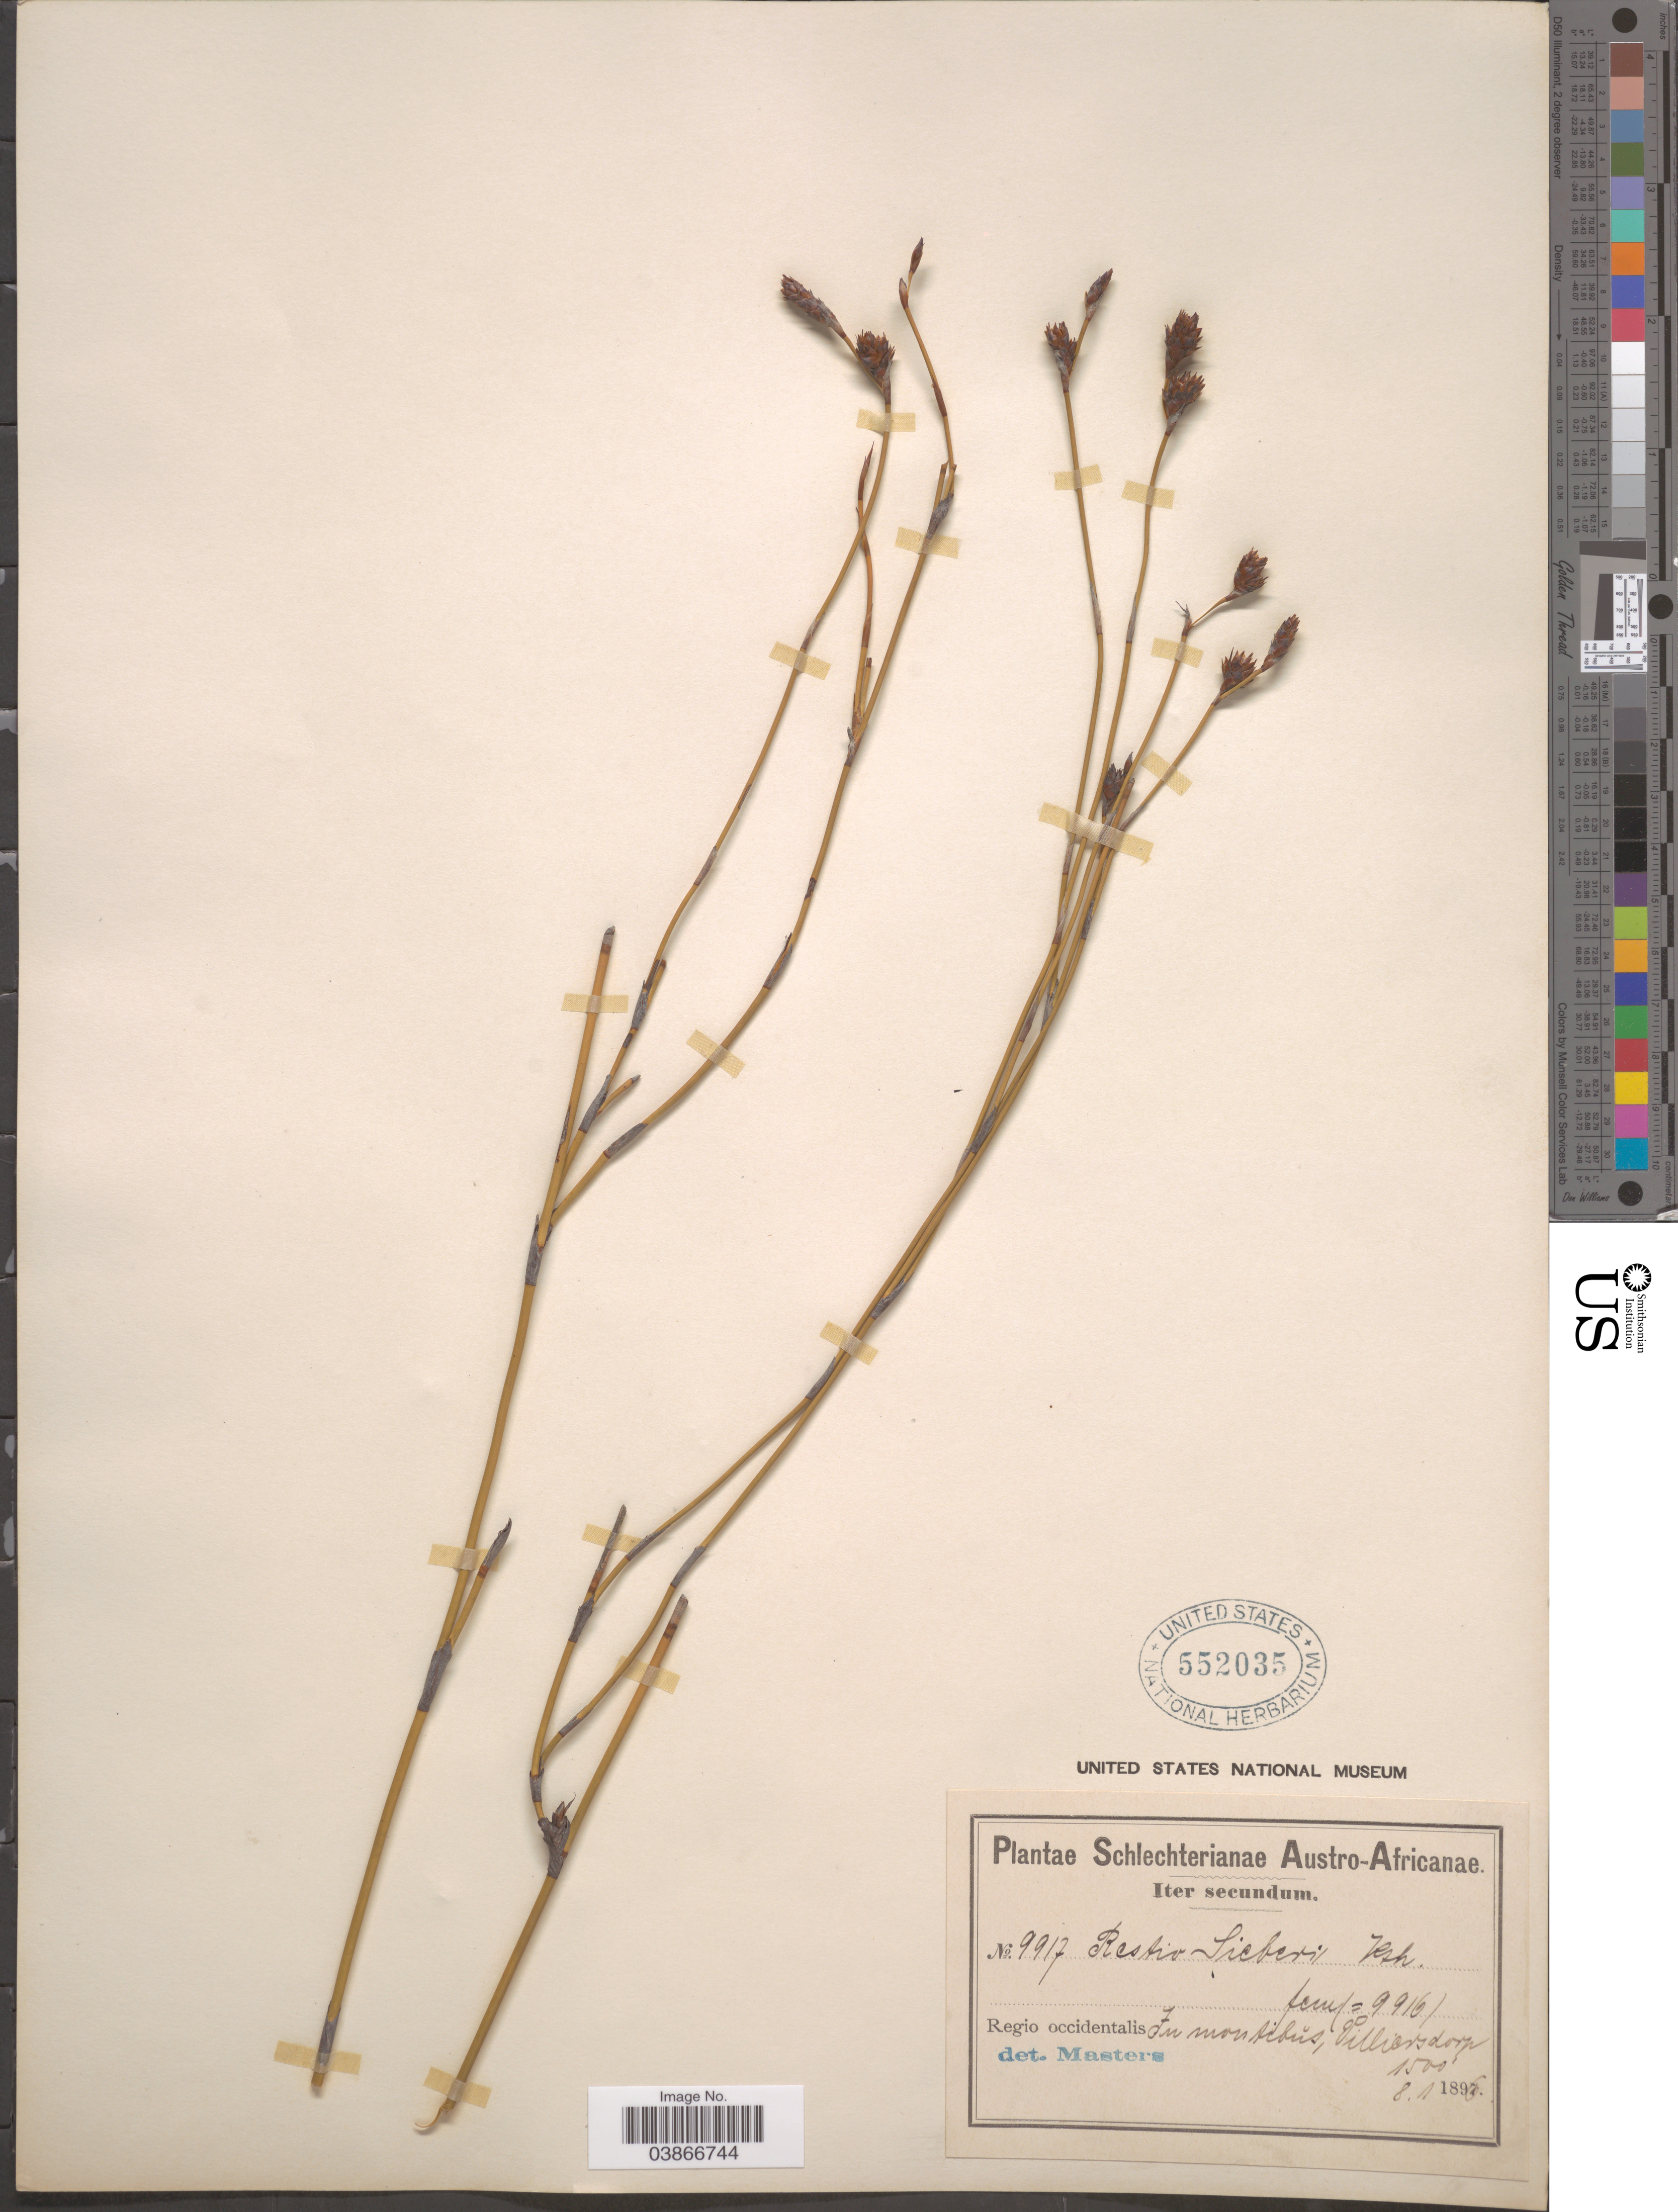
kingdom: Plantae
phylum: Tracheophyta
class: Liliopsida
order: Poales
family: Restionaceae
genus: Restio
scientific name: Restio sieberi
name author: Kunth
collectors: Schlechter, --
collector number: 9917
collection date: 1896-01-08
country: South Africa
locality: Austro-Africanæ. Regio occidentalis In montibus Villiersdorp.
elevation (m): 457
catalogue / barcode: US 552035